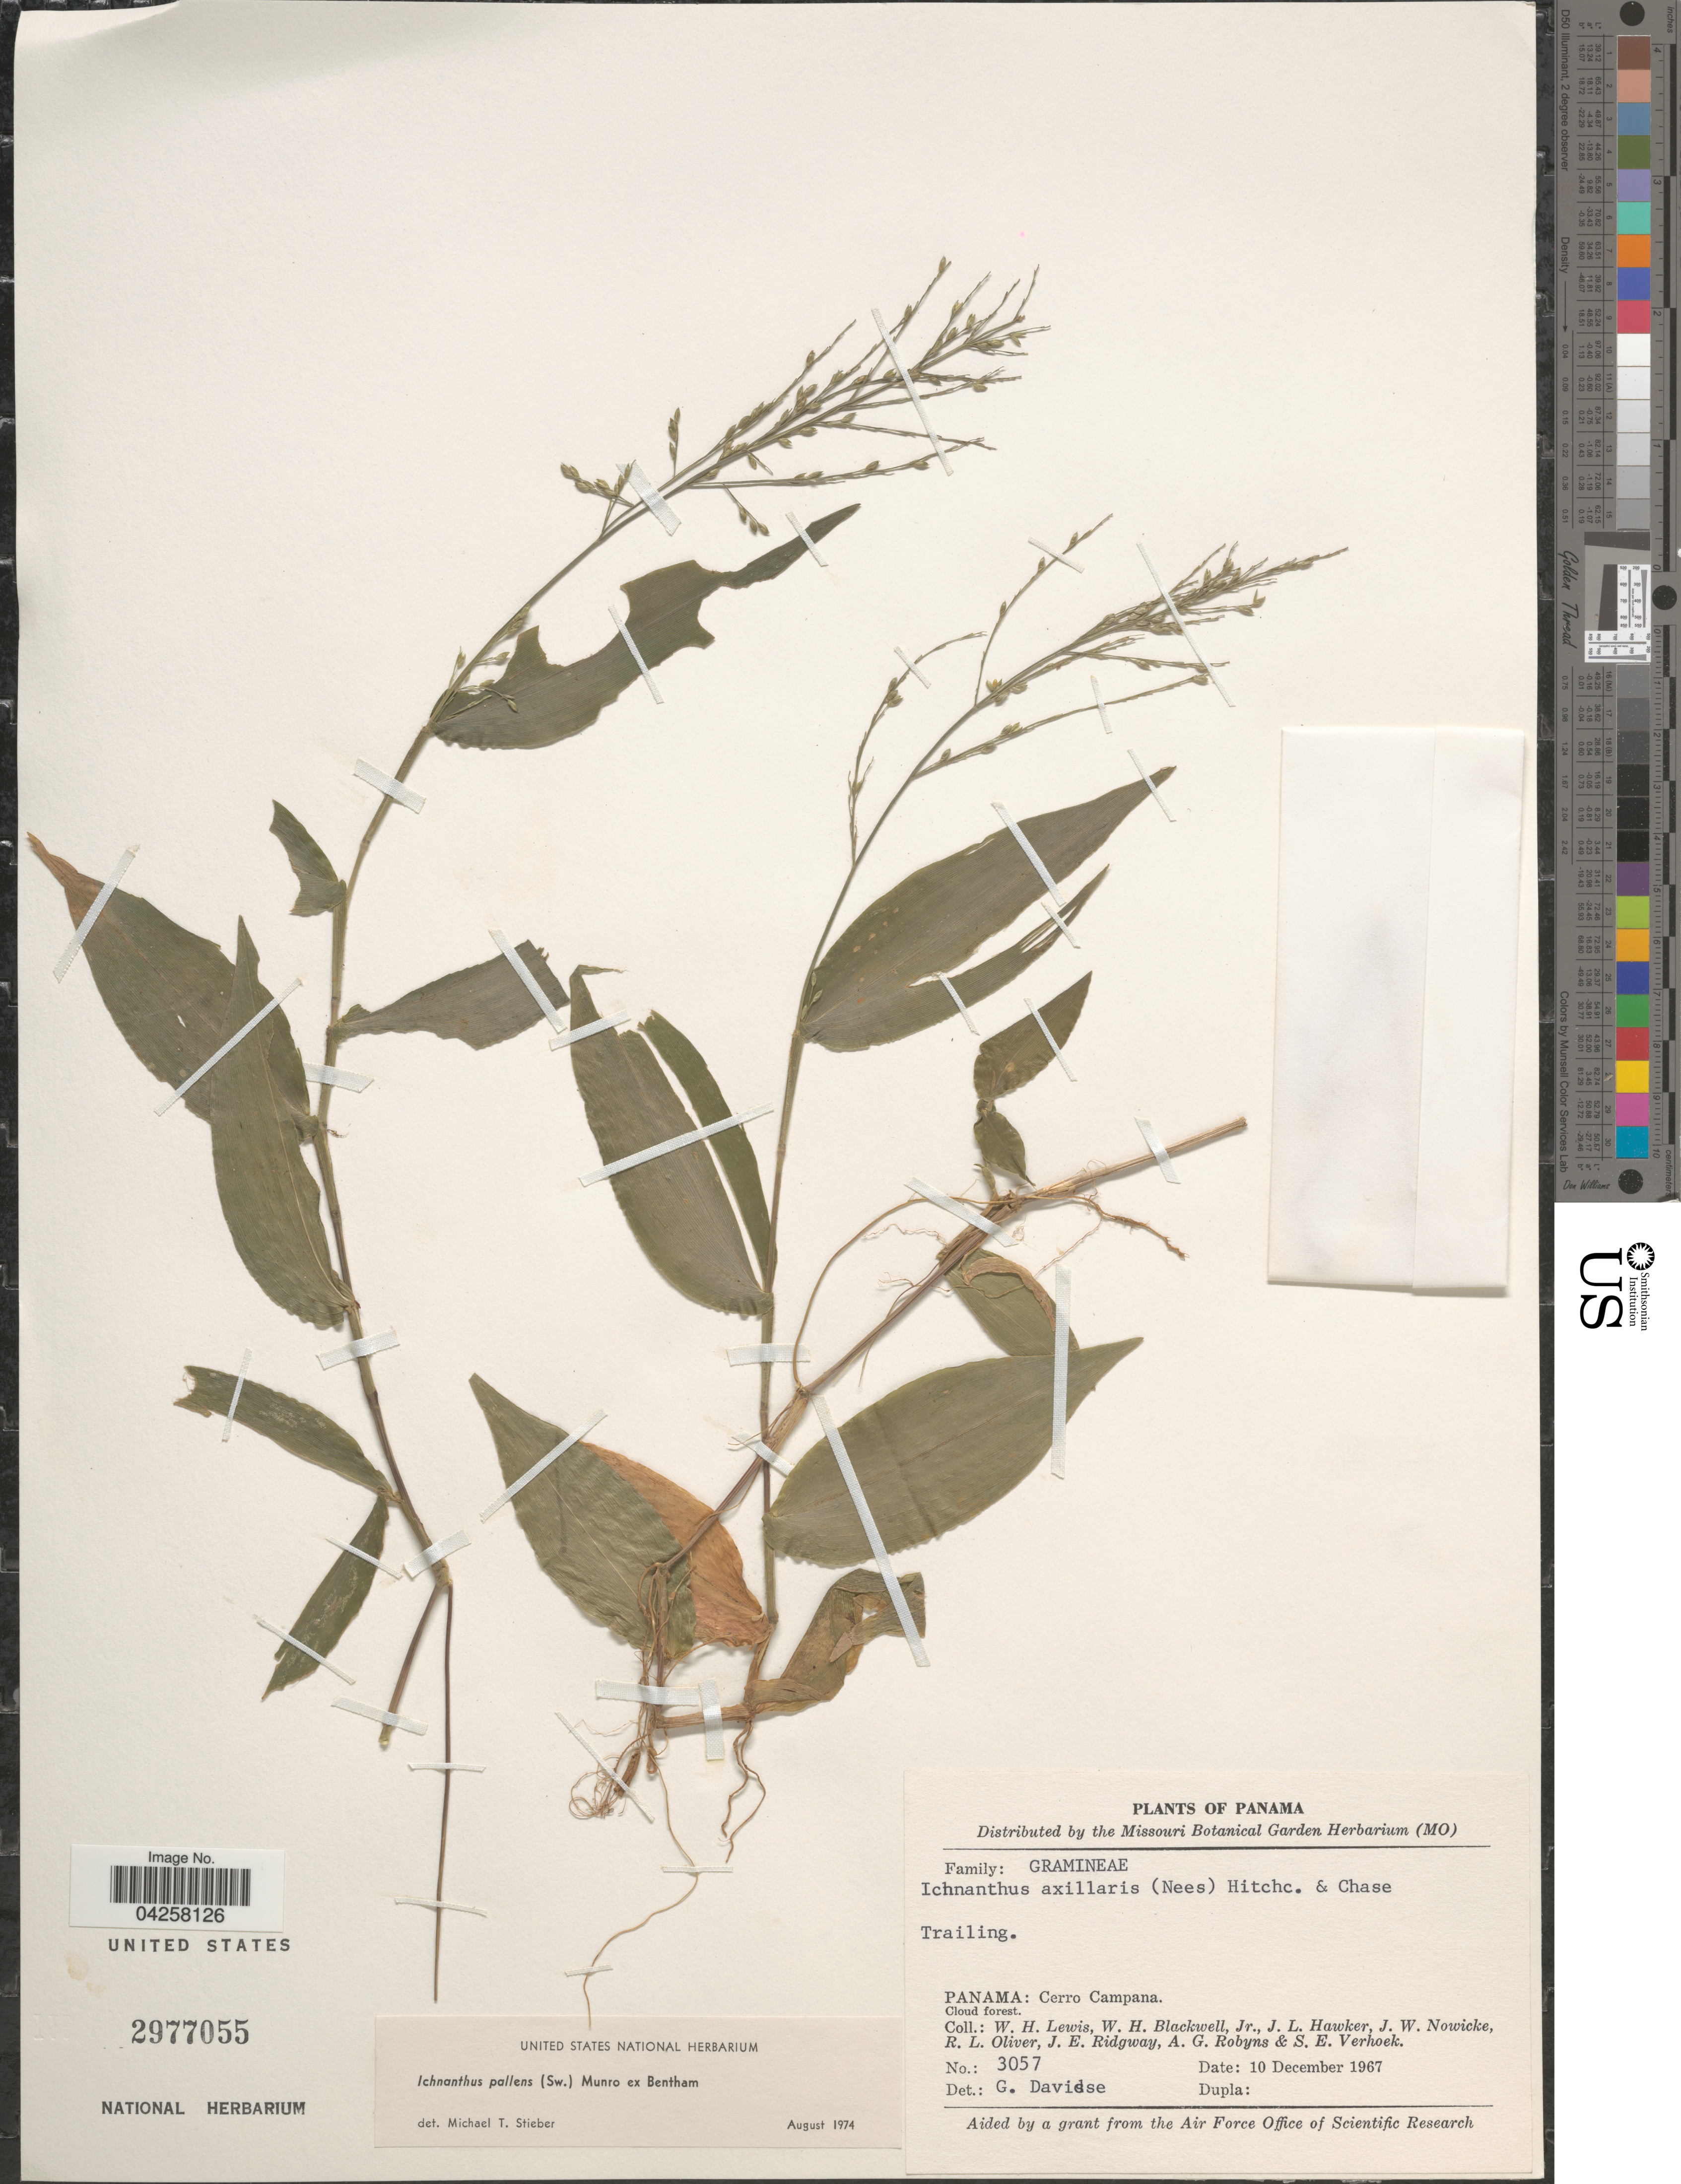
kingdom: Plantae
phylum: Tracheophyta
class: Liliopsida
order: Poales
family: Poaceae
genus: Ichnanthus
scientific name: Ichnanthus pallens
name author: (Sw.) Munro ex Benth.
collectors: W. H. Lewis, W. H. Blackwell, J. L. Hawker, J. W. Nowicke & et al.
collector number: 3057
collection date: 1967-12-10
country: Panama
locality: Cerro Campana.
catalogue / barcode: US 2977055